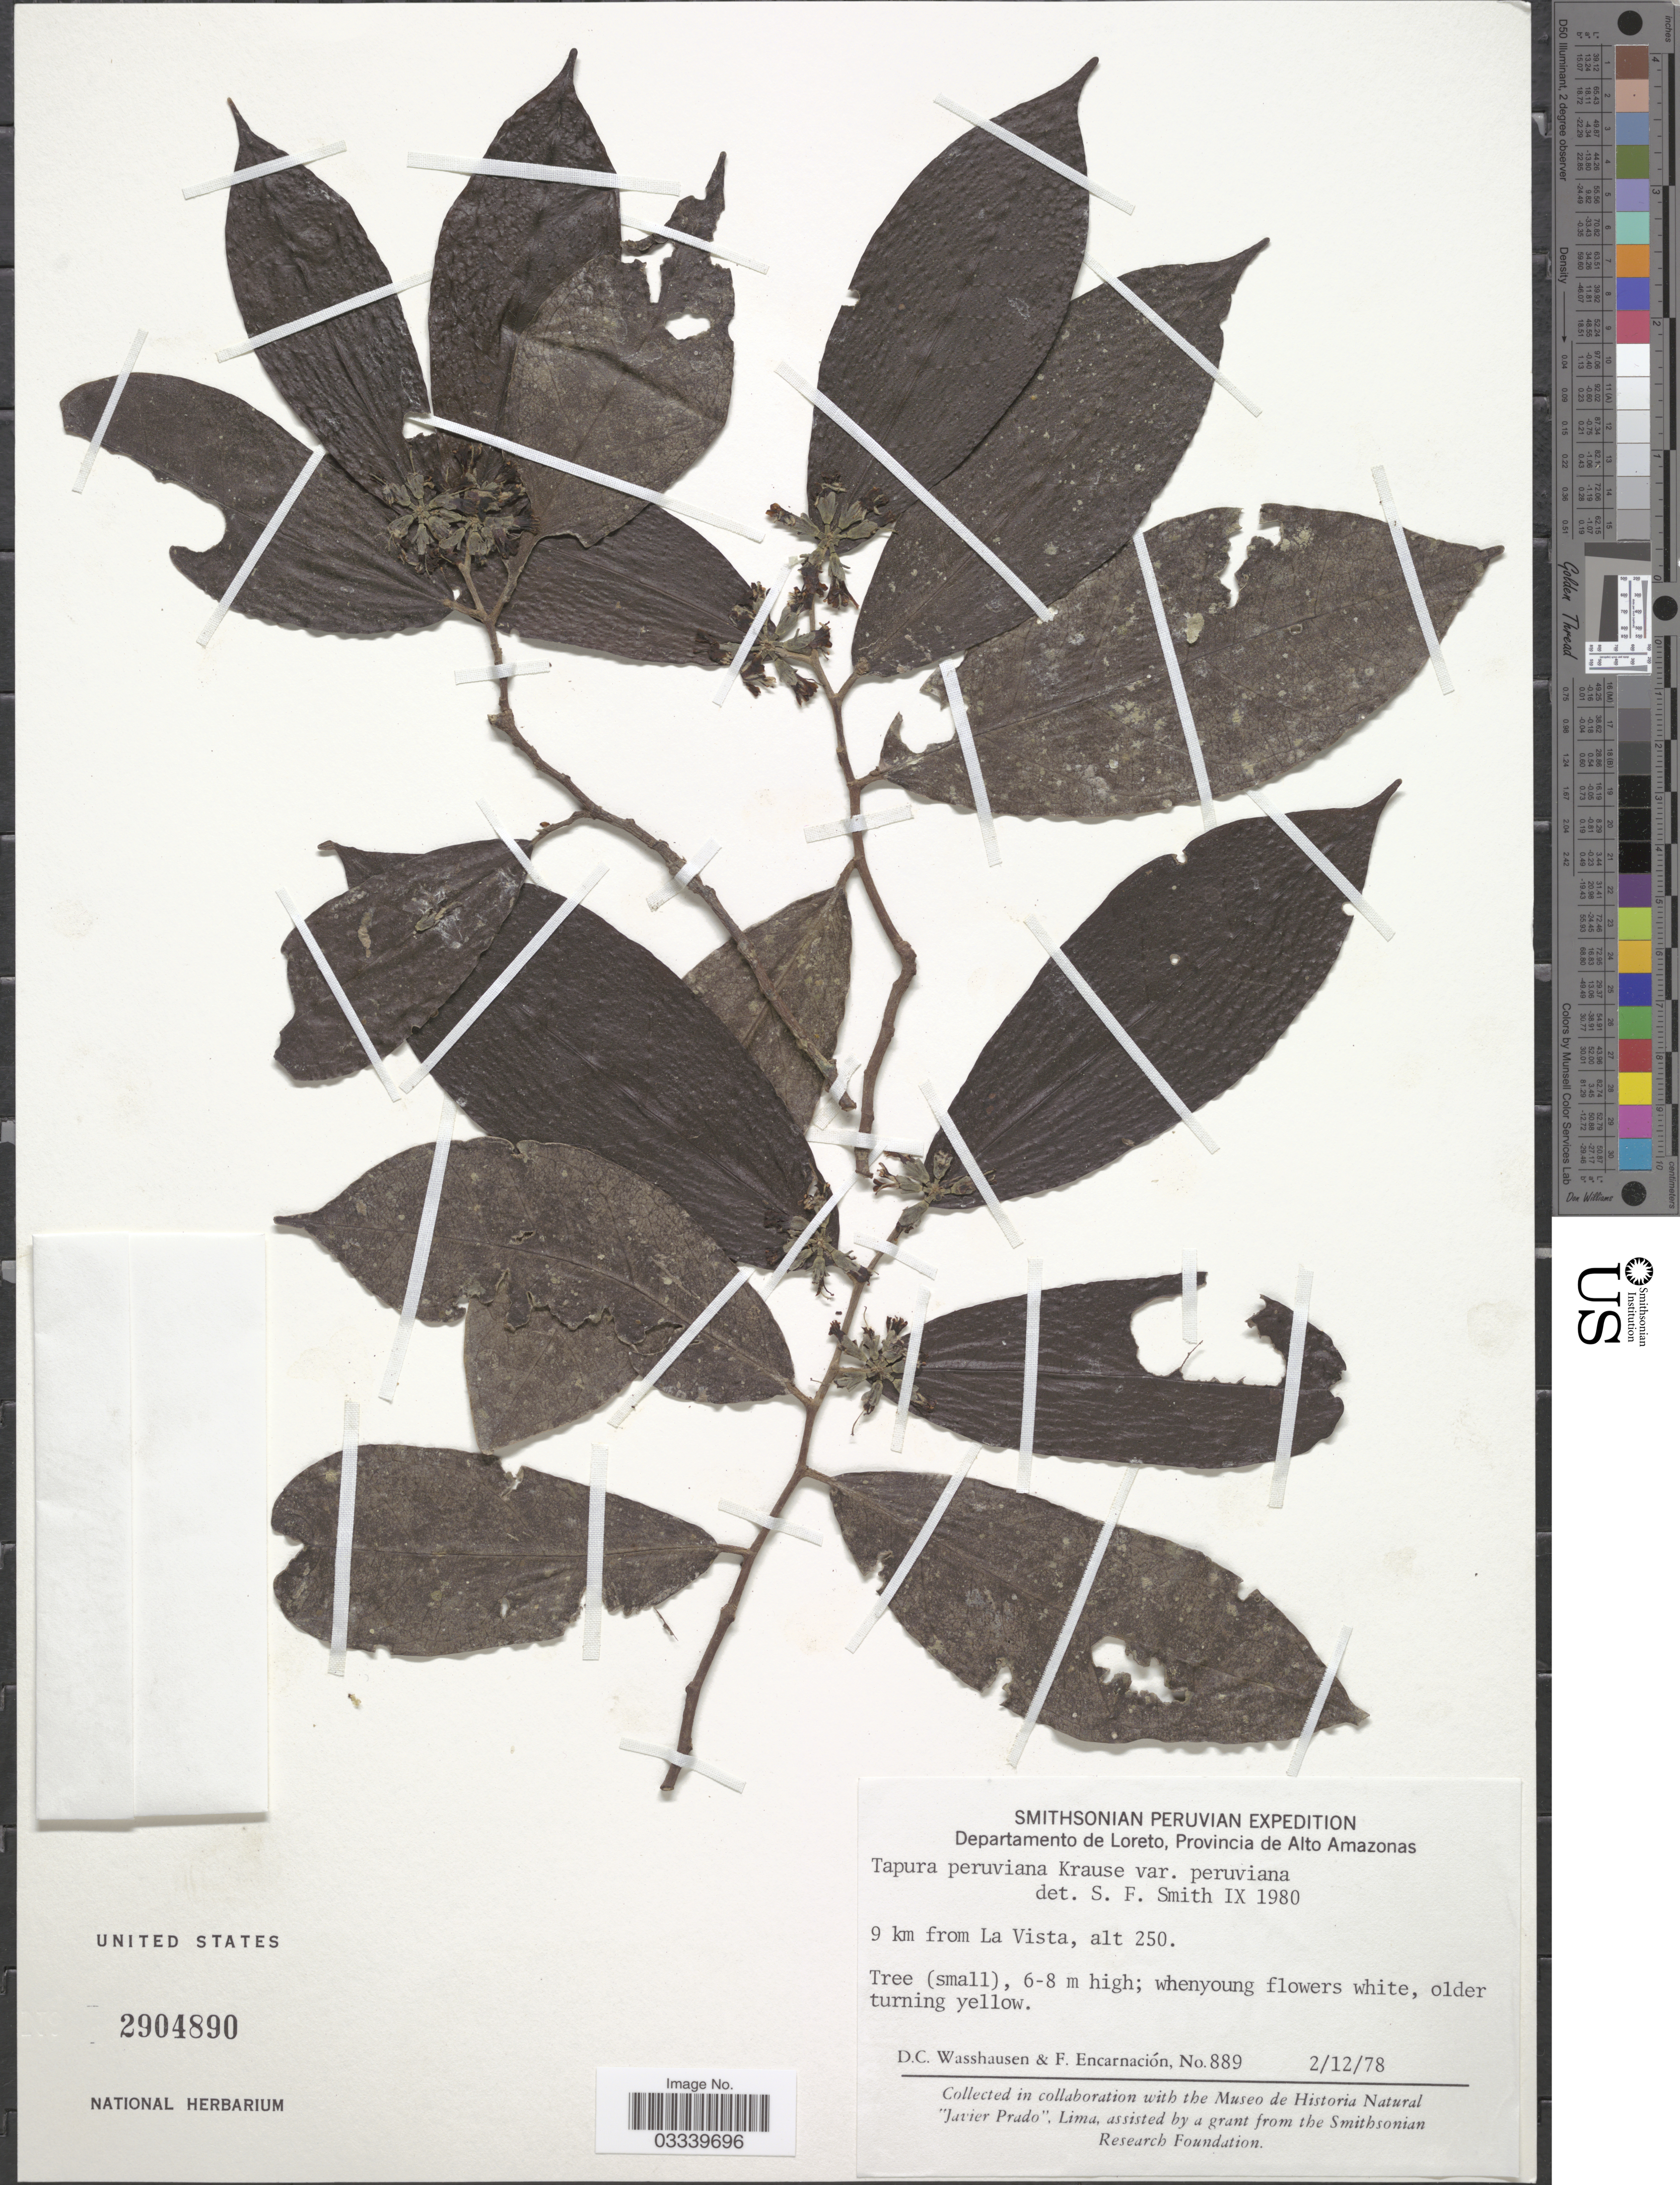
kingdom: Plantae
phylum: Tracheophyta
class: Magnoliopsida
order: Malpighiales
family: Dichapetalaceae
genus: Tapura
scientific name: Tapura peruviana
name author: K. Krause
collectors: D. C. Wasshausen & F. Encarnación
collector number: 889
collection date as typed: Transcribed d/m/y: 2/12/78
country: Peru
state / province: Loreto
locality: Departamento de Loreto, Provincia de Alto Amazonas. 9 km from La Vista.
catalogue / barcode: US 2904890